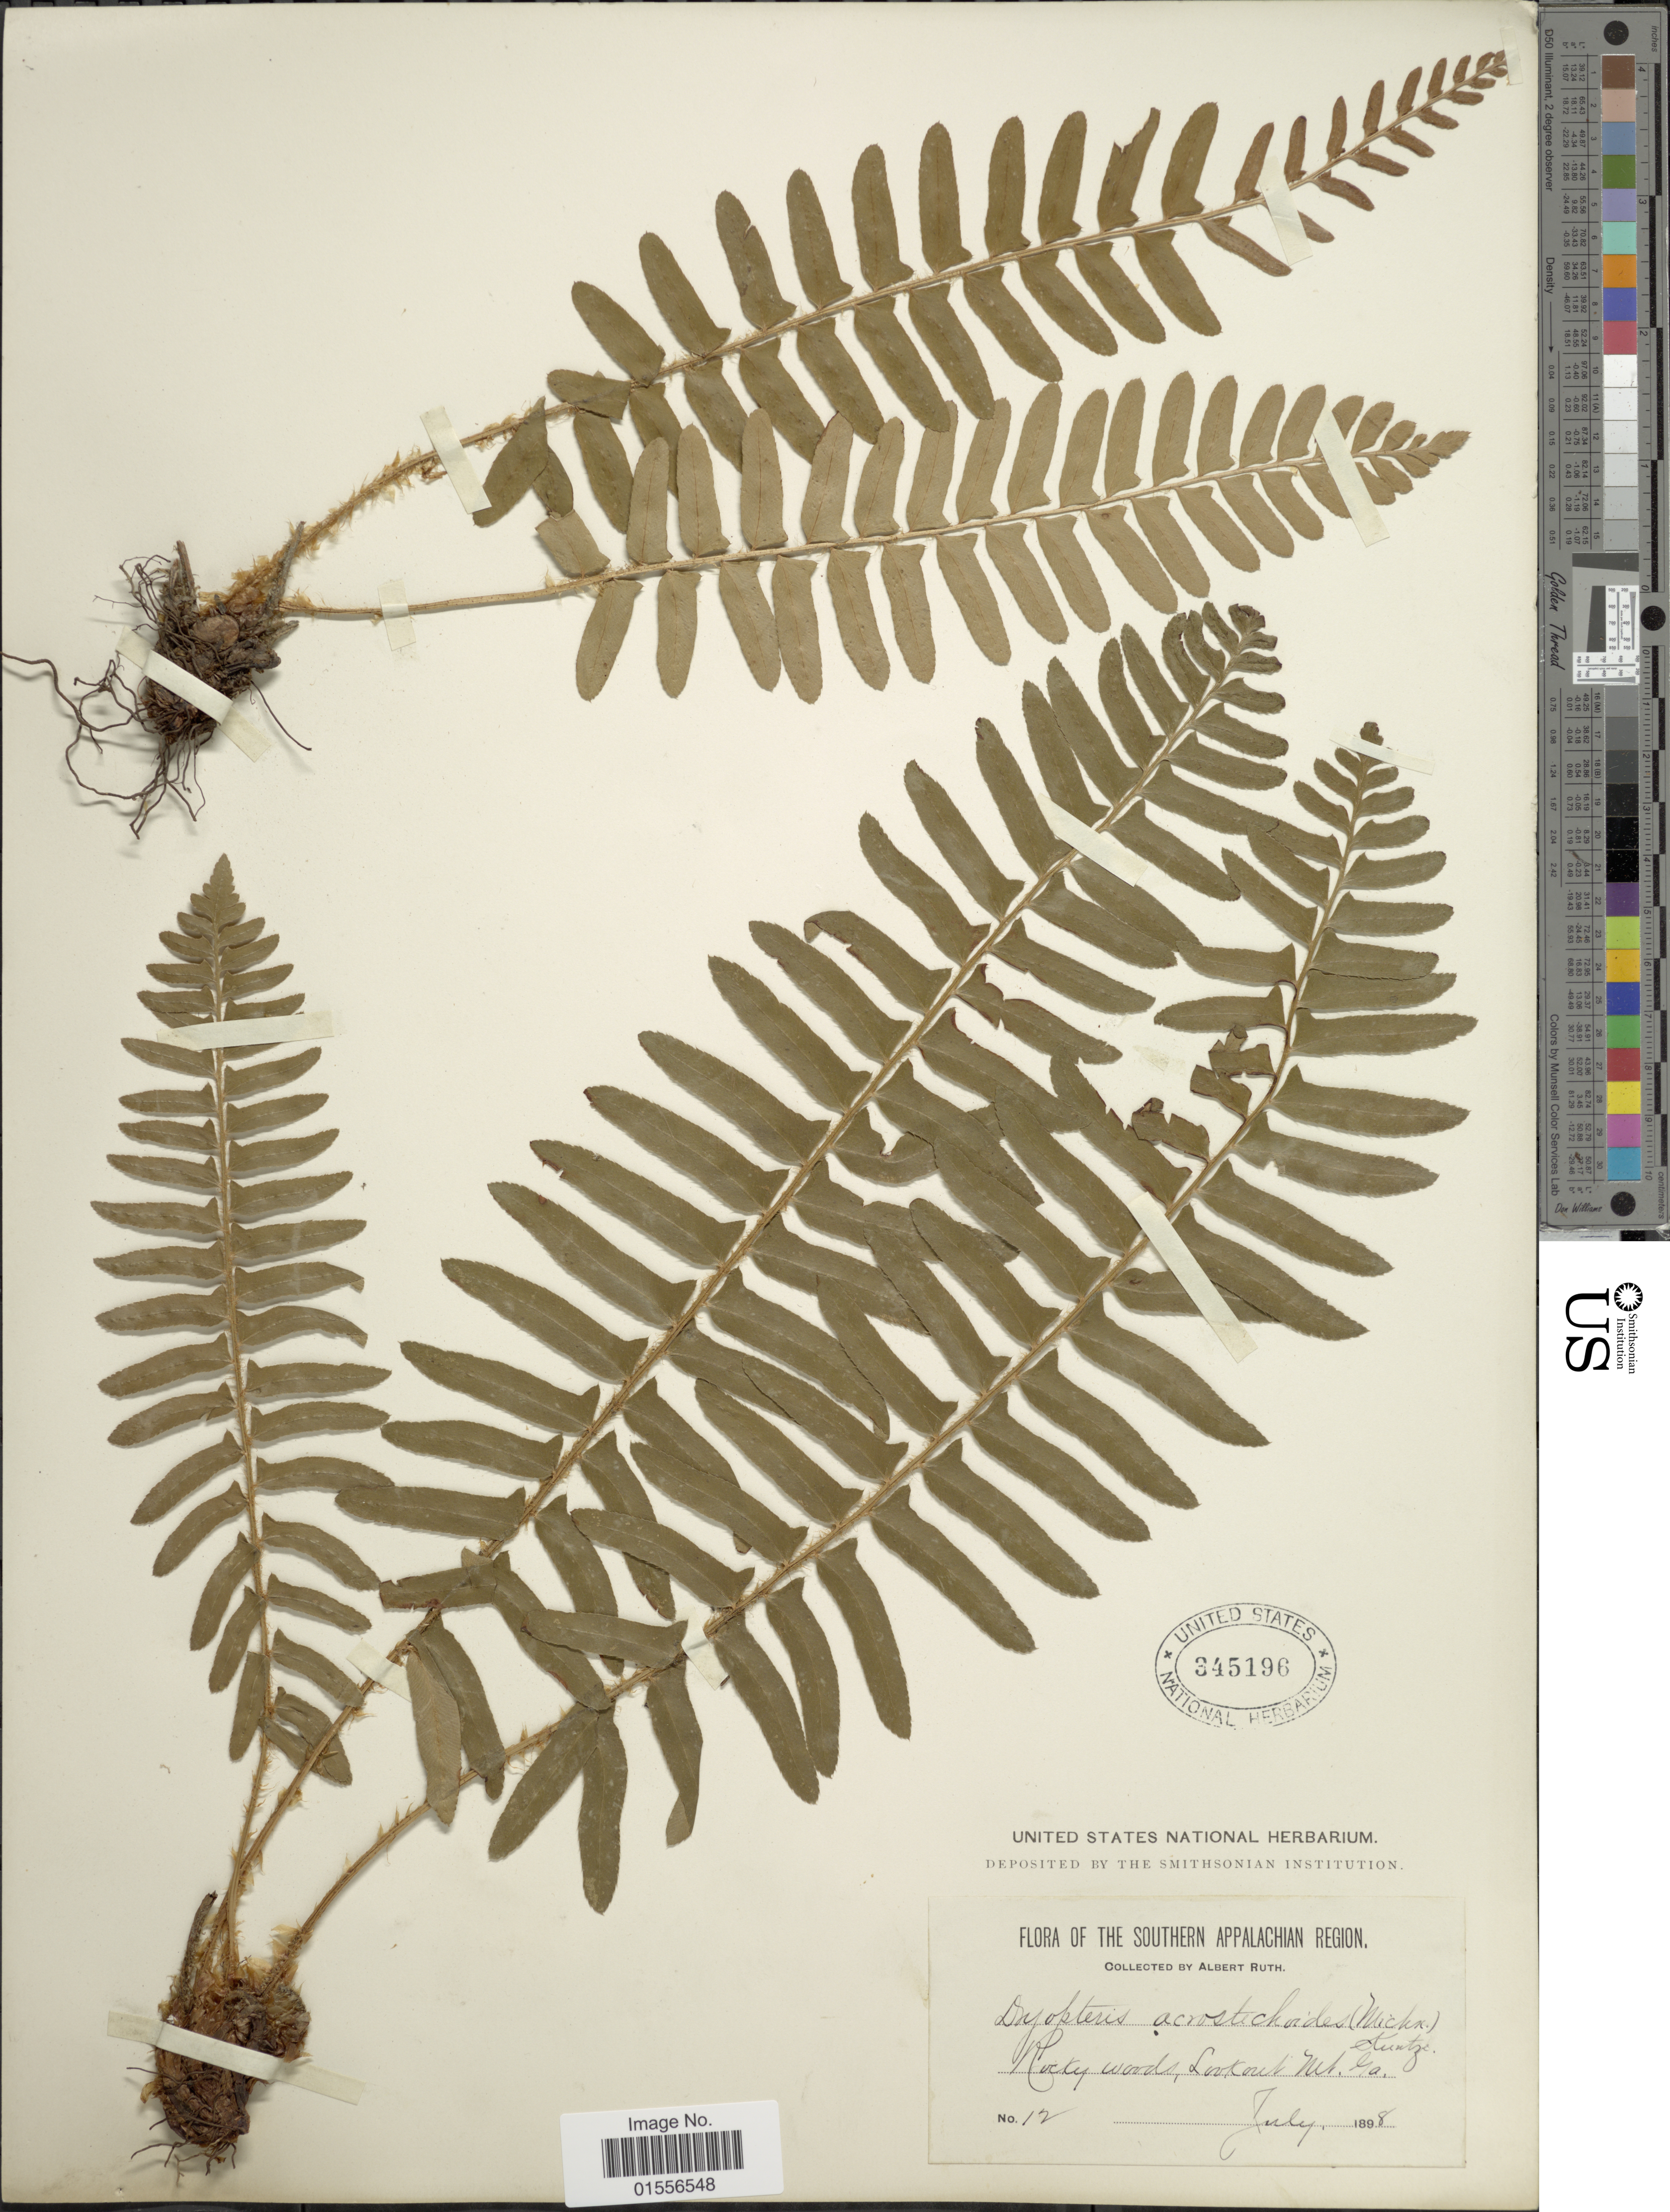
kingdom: Plantae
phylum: Tracheophyta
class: Polypodiopsida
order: Polypodiales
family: Dryopteridaceae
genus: Polystichum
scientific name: Polystichum acrostichoides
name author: (Michx.) Schott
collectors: A. Ruth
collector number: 12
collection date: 1898-07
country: United States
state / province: Georgia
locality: Southern Appalachian Region, Rocky woods, Lookout Mt.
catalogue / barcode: US 345196